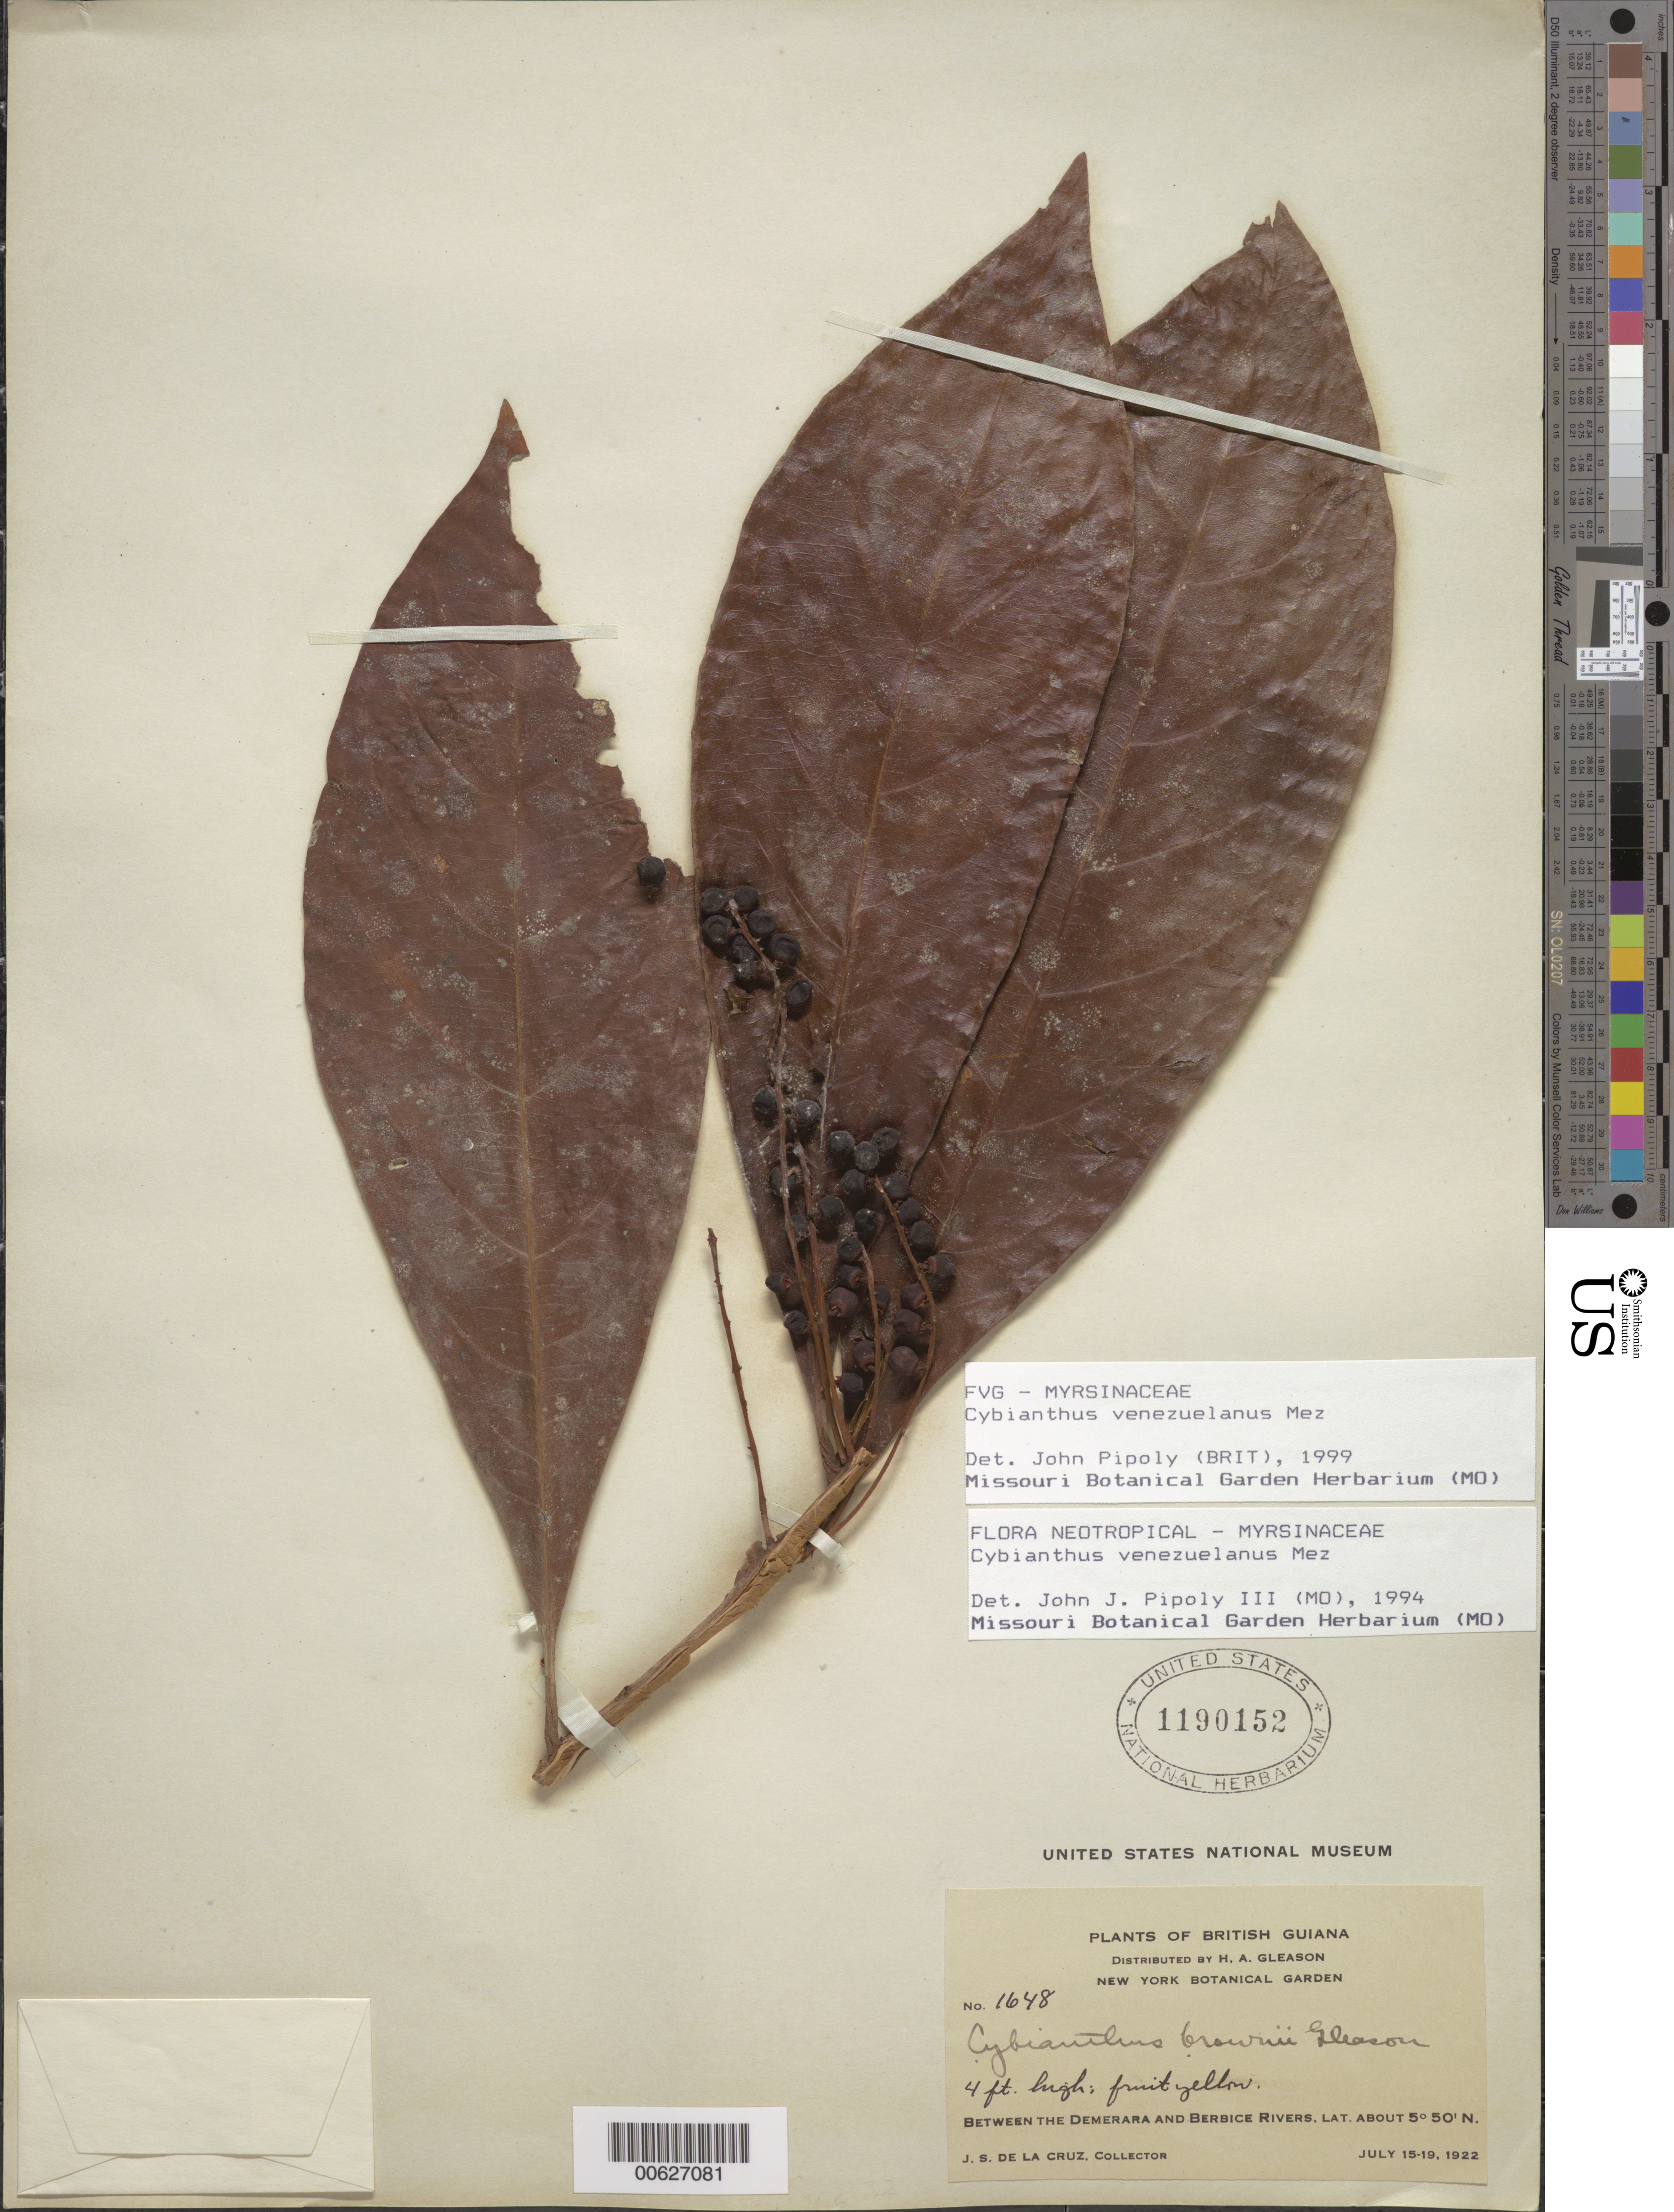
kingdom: Plantae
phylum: Tracheophyta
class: Magnoliopsida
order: Ericales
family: Primulaceae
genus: Cybianthus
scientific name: Cybianthus venezuelanus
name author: Mez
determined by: Pipoly, J. J., III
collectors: J. S. de la Cruz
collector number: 1648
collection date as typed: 15-Jul-22 to 19-Jul-22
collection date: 1922-07-15/1922-07-19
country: Guyana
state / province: U. Demerara-Berbice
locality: Demerara River to the Berbice River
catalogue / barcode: US 1190152